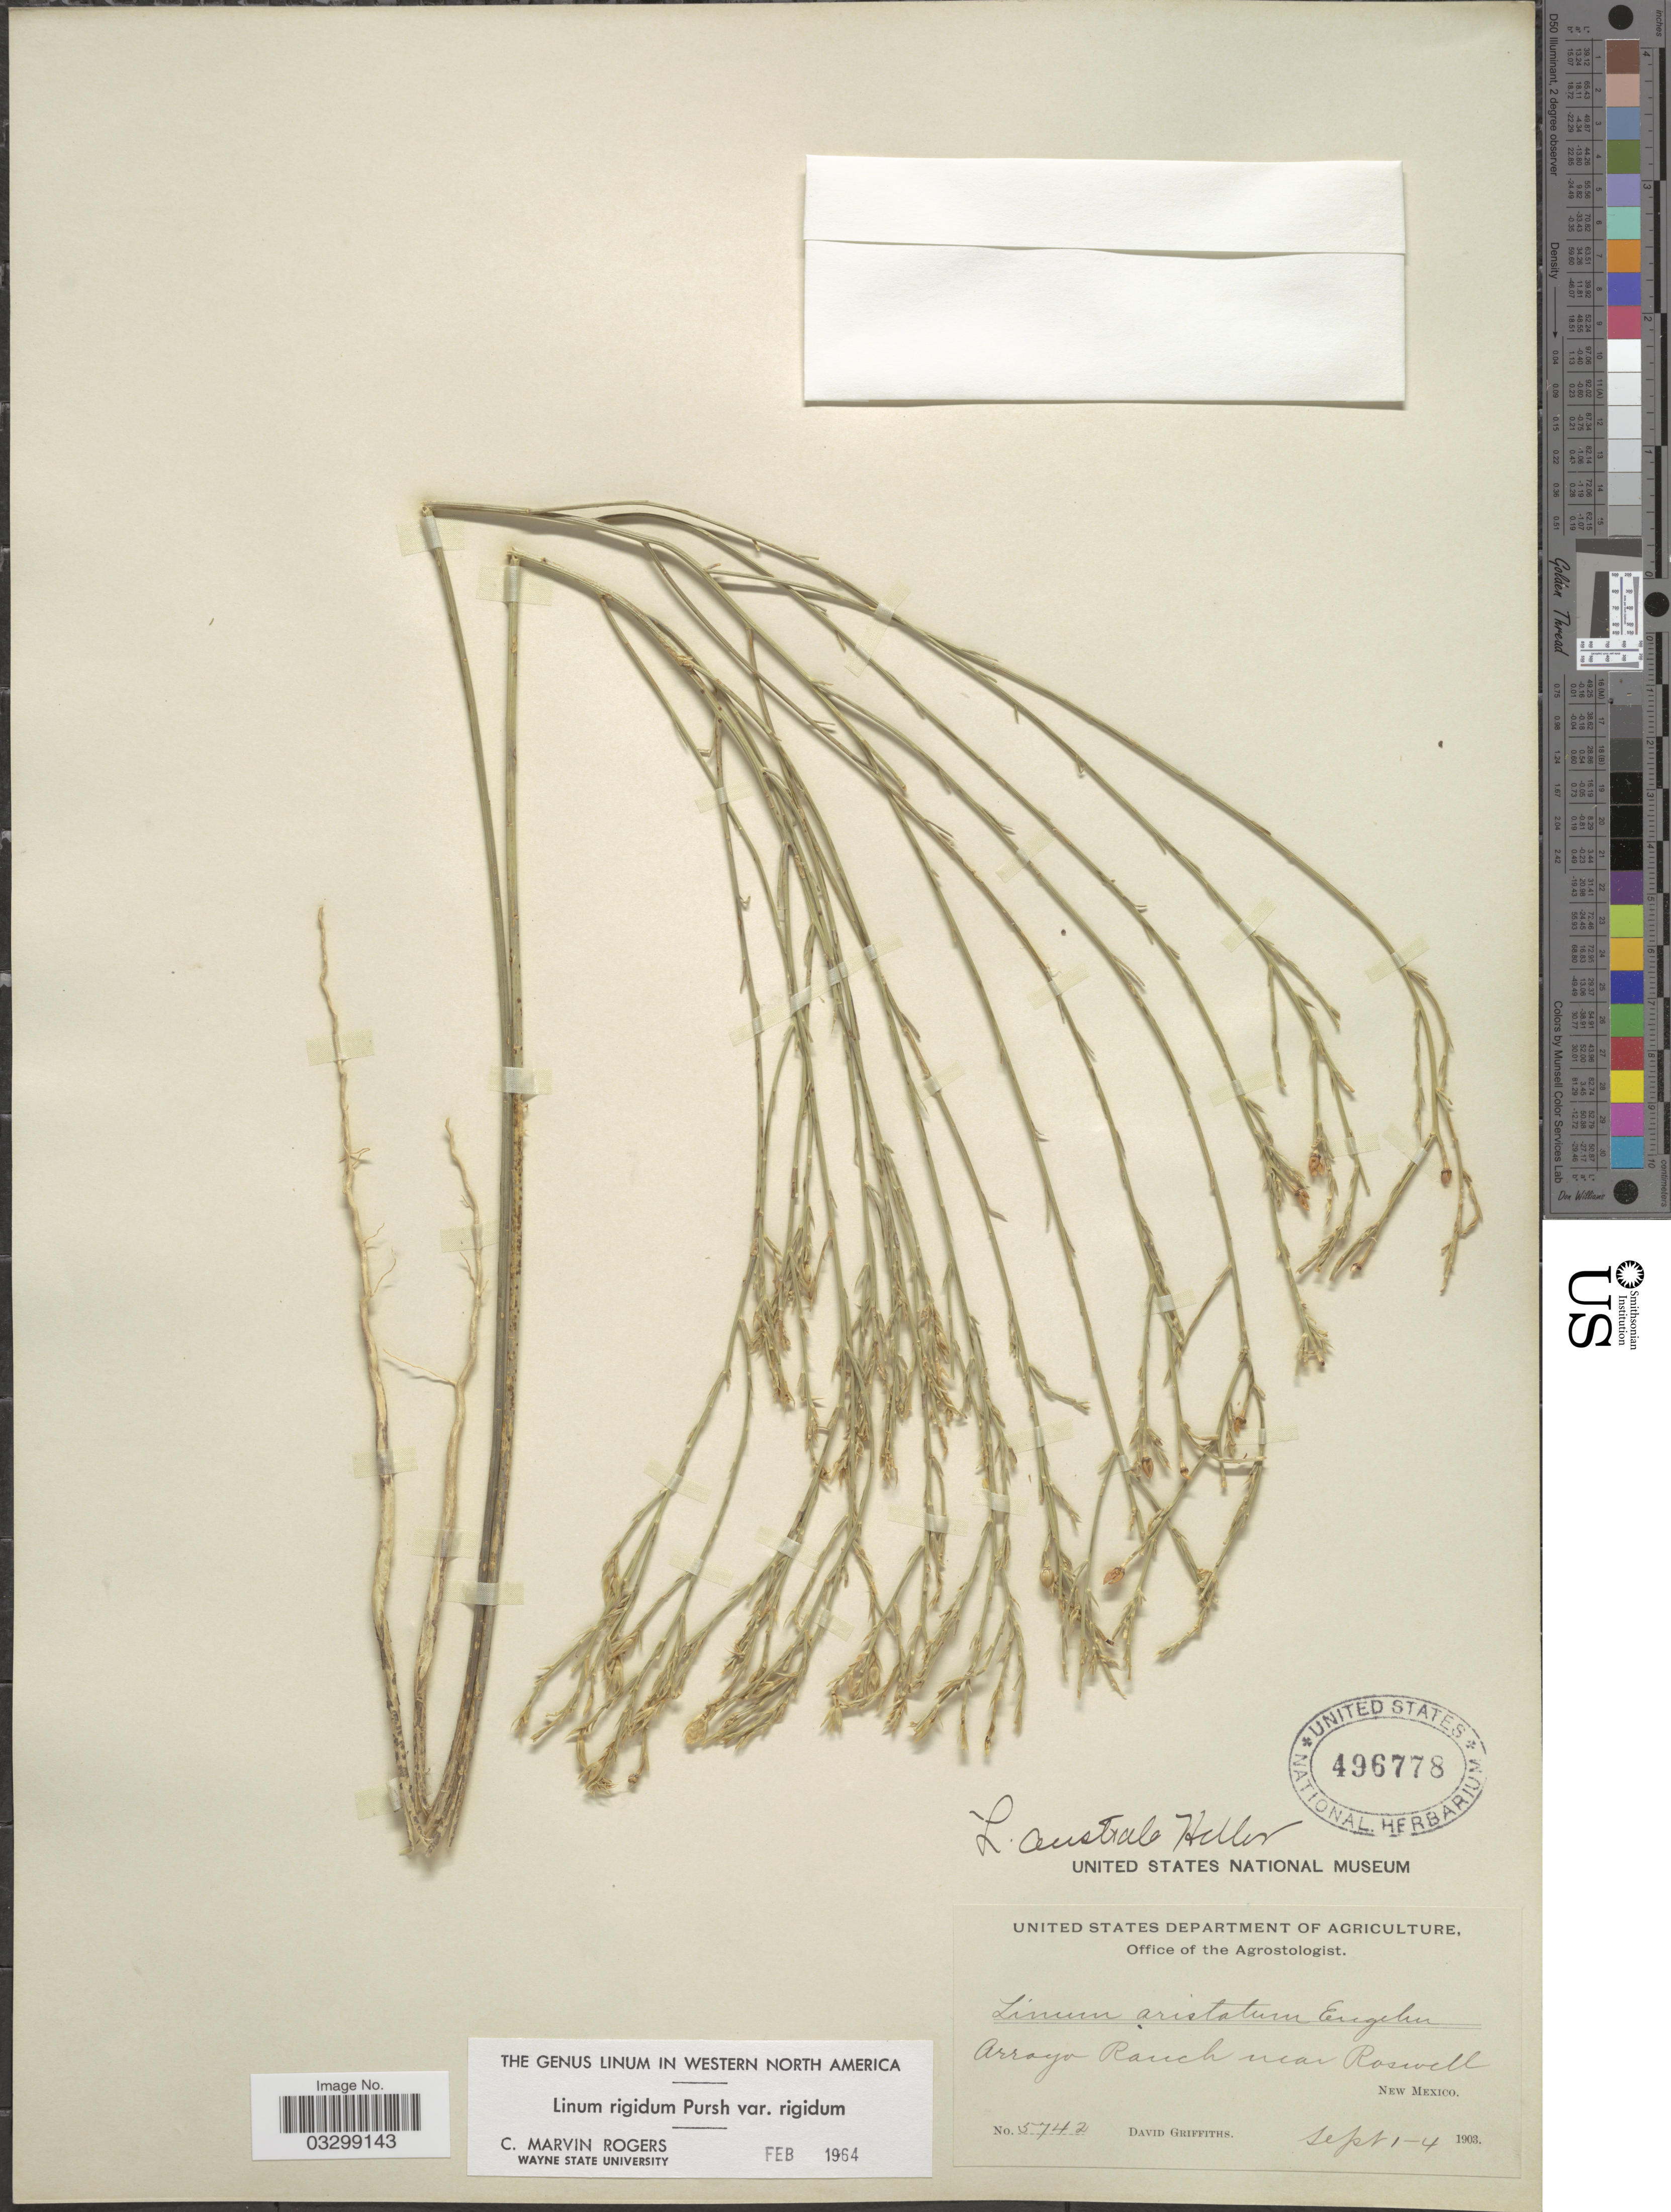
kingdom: Plantae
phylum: Tracheophyta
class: Magnoliopsida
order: Malpighiales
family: Linaceae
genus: Linum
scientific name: Linum rigidum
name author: Pursh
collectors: D. Griffiths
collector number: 5742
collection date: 1903-09-01/1903-09-04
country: United States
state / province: New Mexico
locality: Arroyo Ranch near Roswell.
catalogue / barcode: US 496778